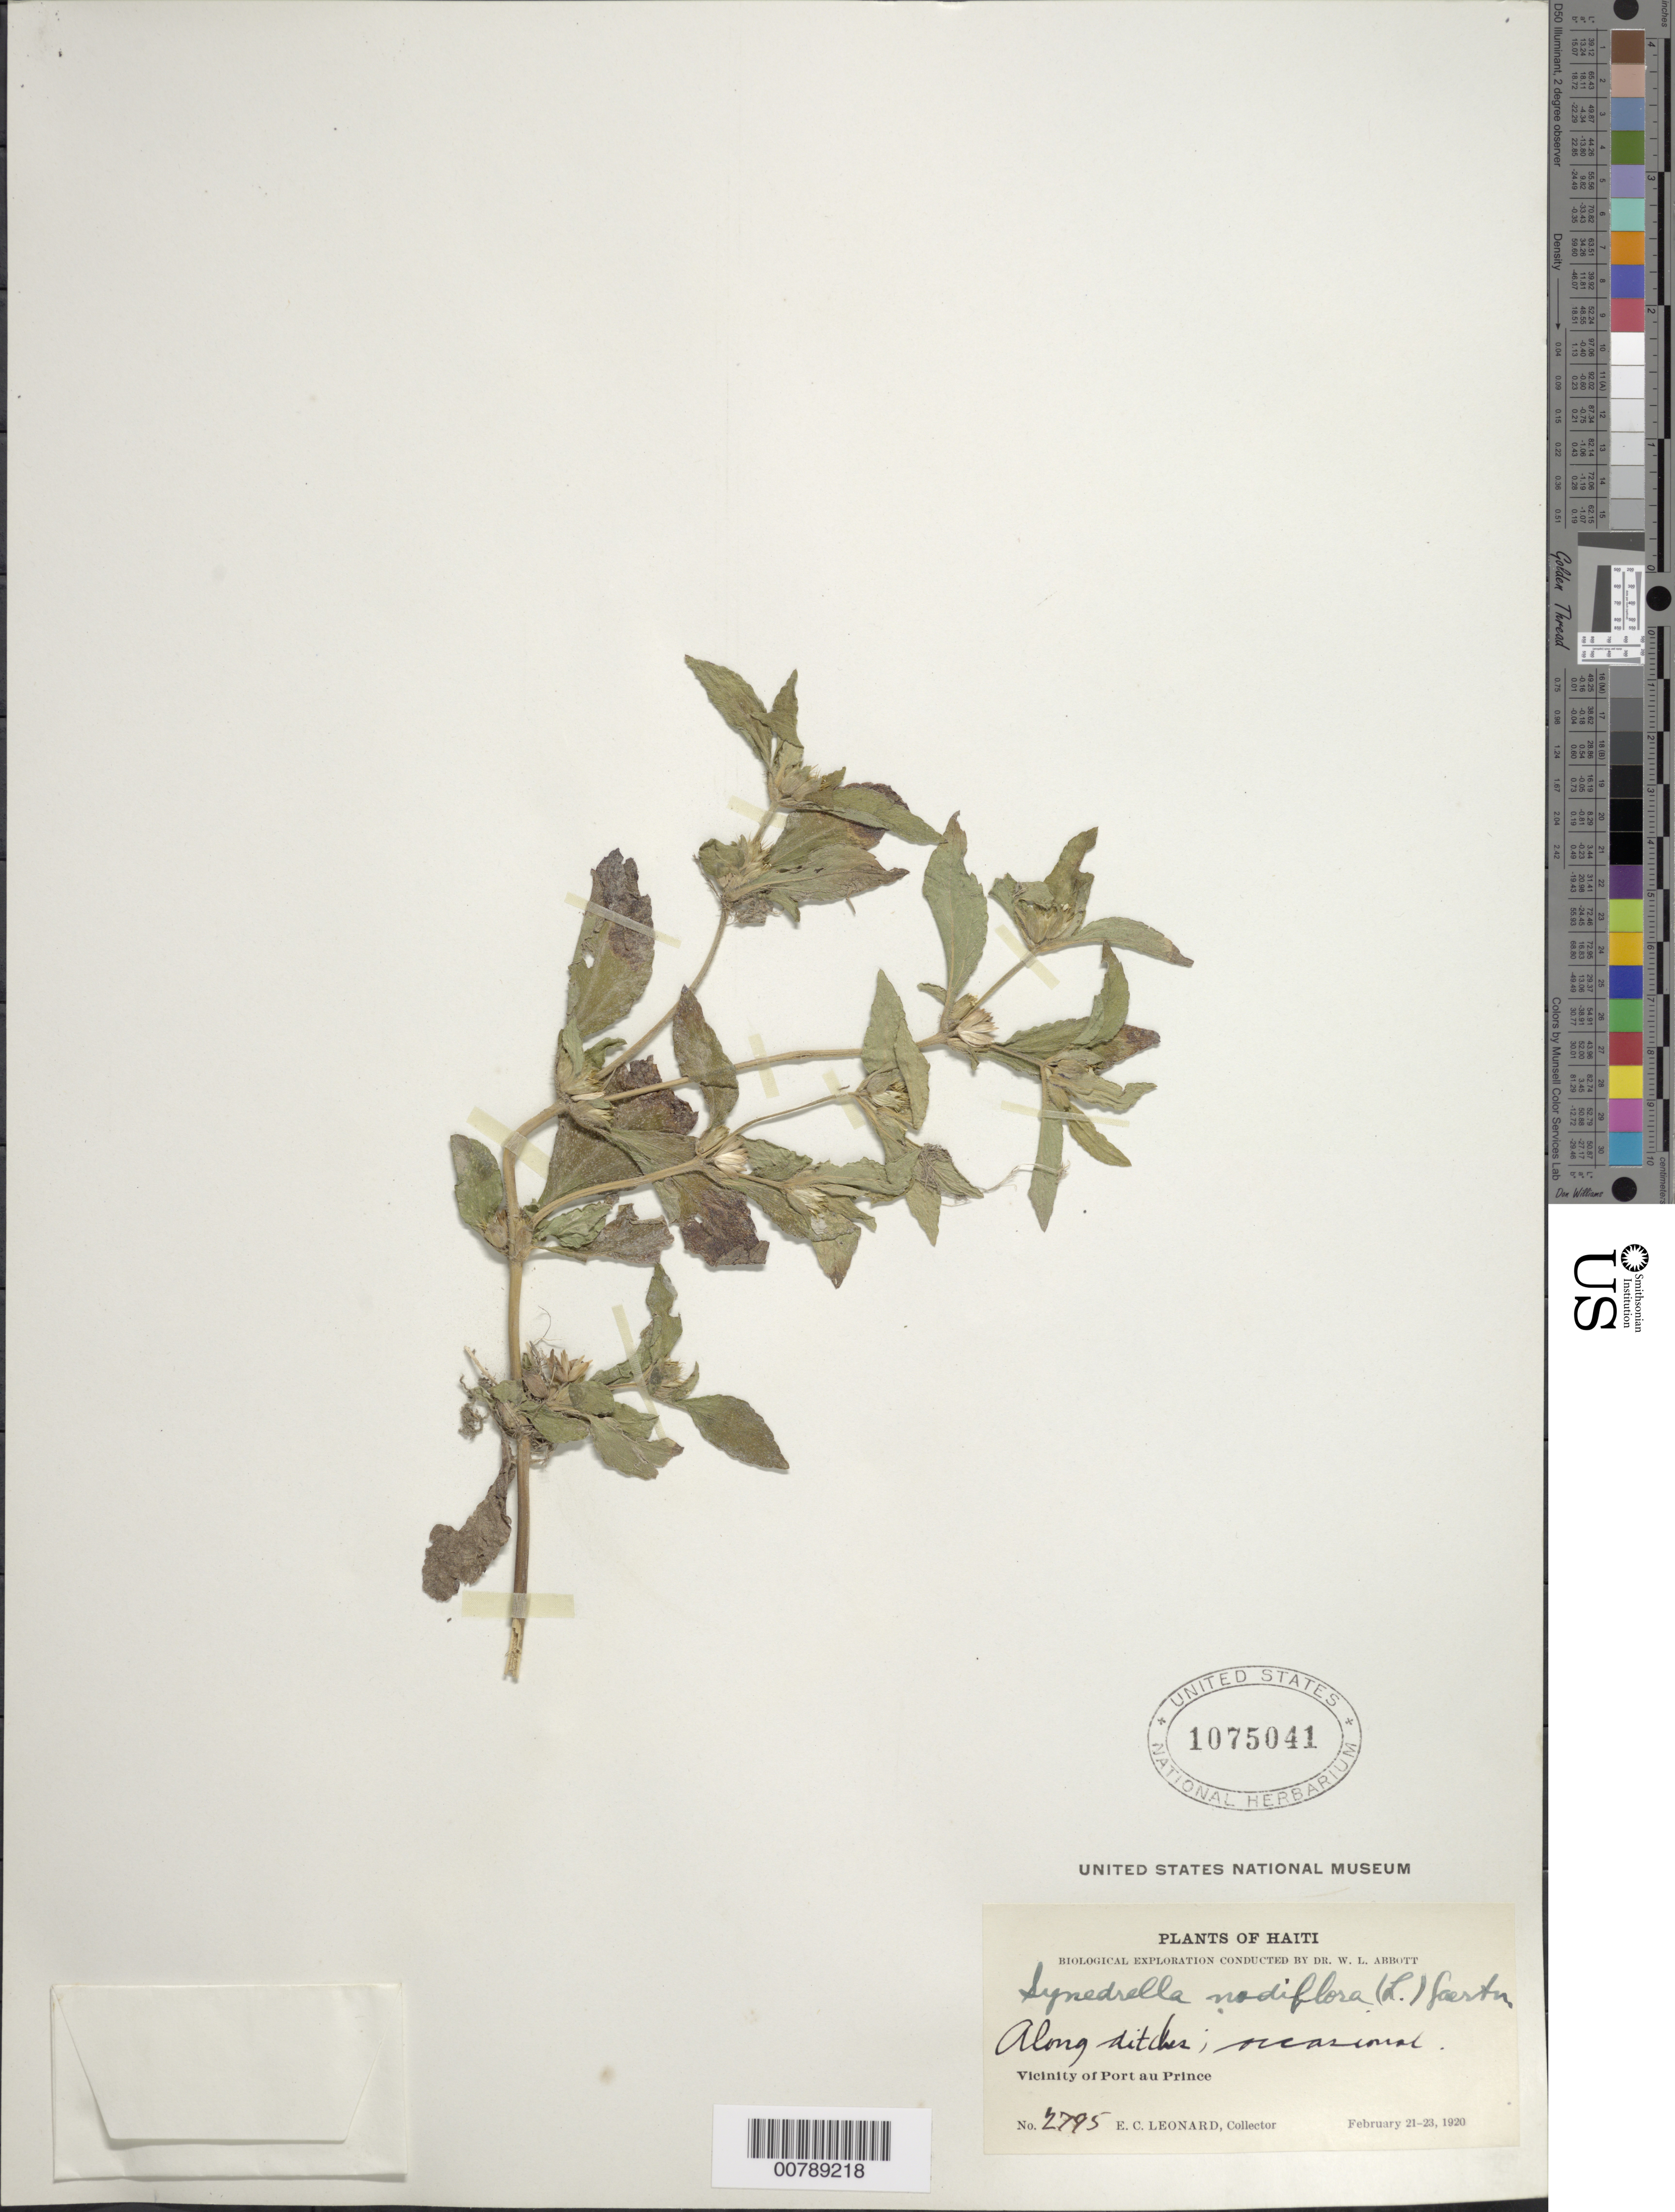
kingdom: Plantae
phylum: Tracheophyta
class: Magnoliopsida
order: Asterales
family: Asteraceae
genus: Synedrella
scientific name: Synedrella nodiflora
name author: (L.) Gaertn.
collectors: E. C. Leonard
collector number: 2795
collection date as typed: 21 Feb 1920 to 23 Feb 1920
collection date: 1920-02-21/1920-02-23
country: Haiti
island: Hispaniola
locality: Vicinity of Port au Prince, along ditches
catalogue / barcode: US 1075041